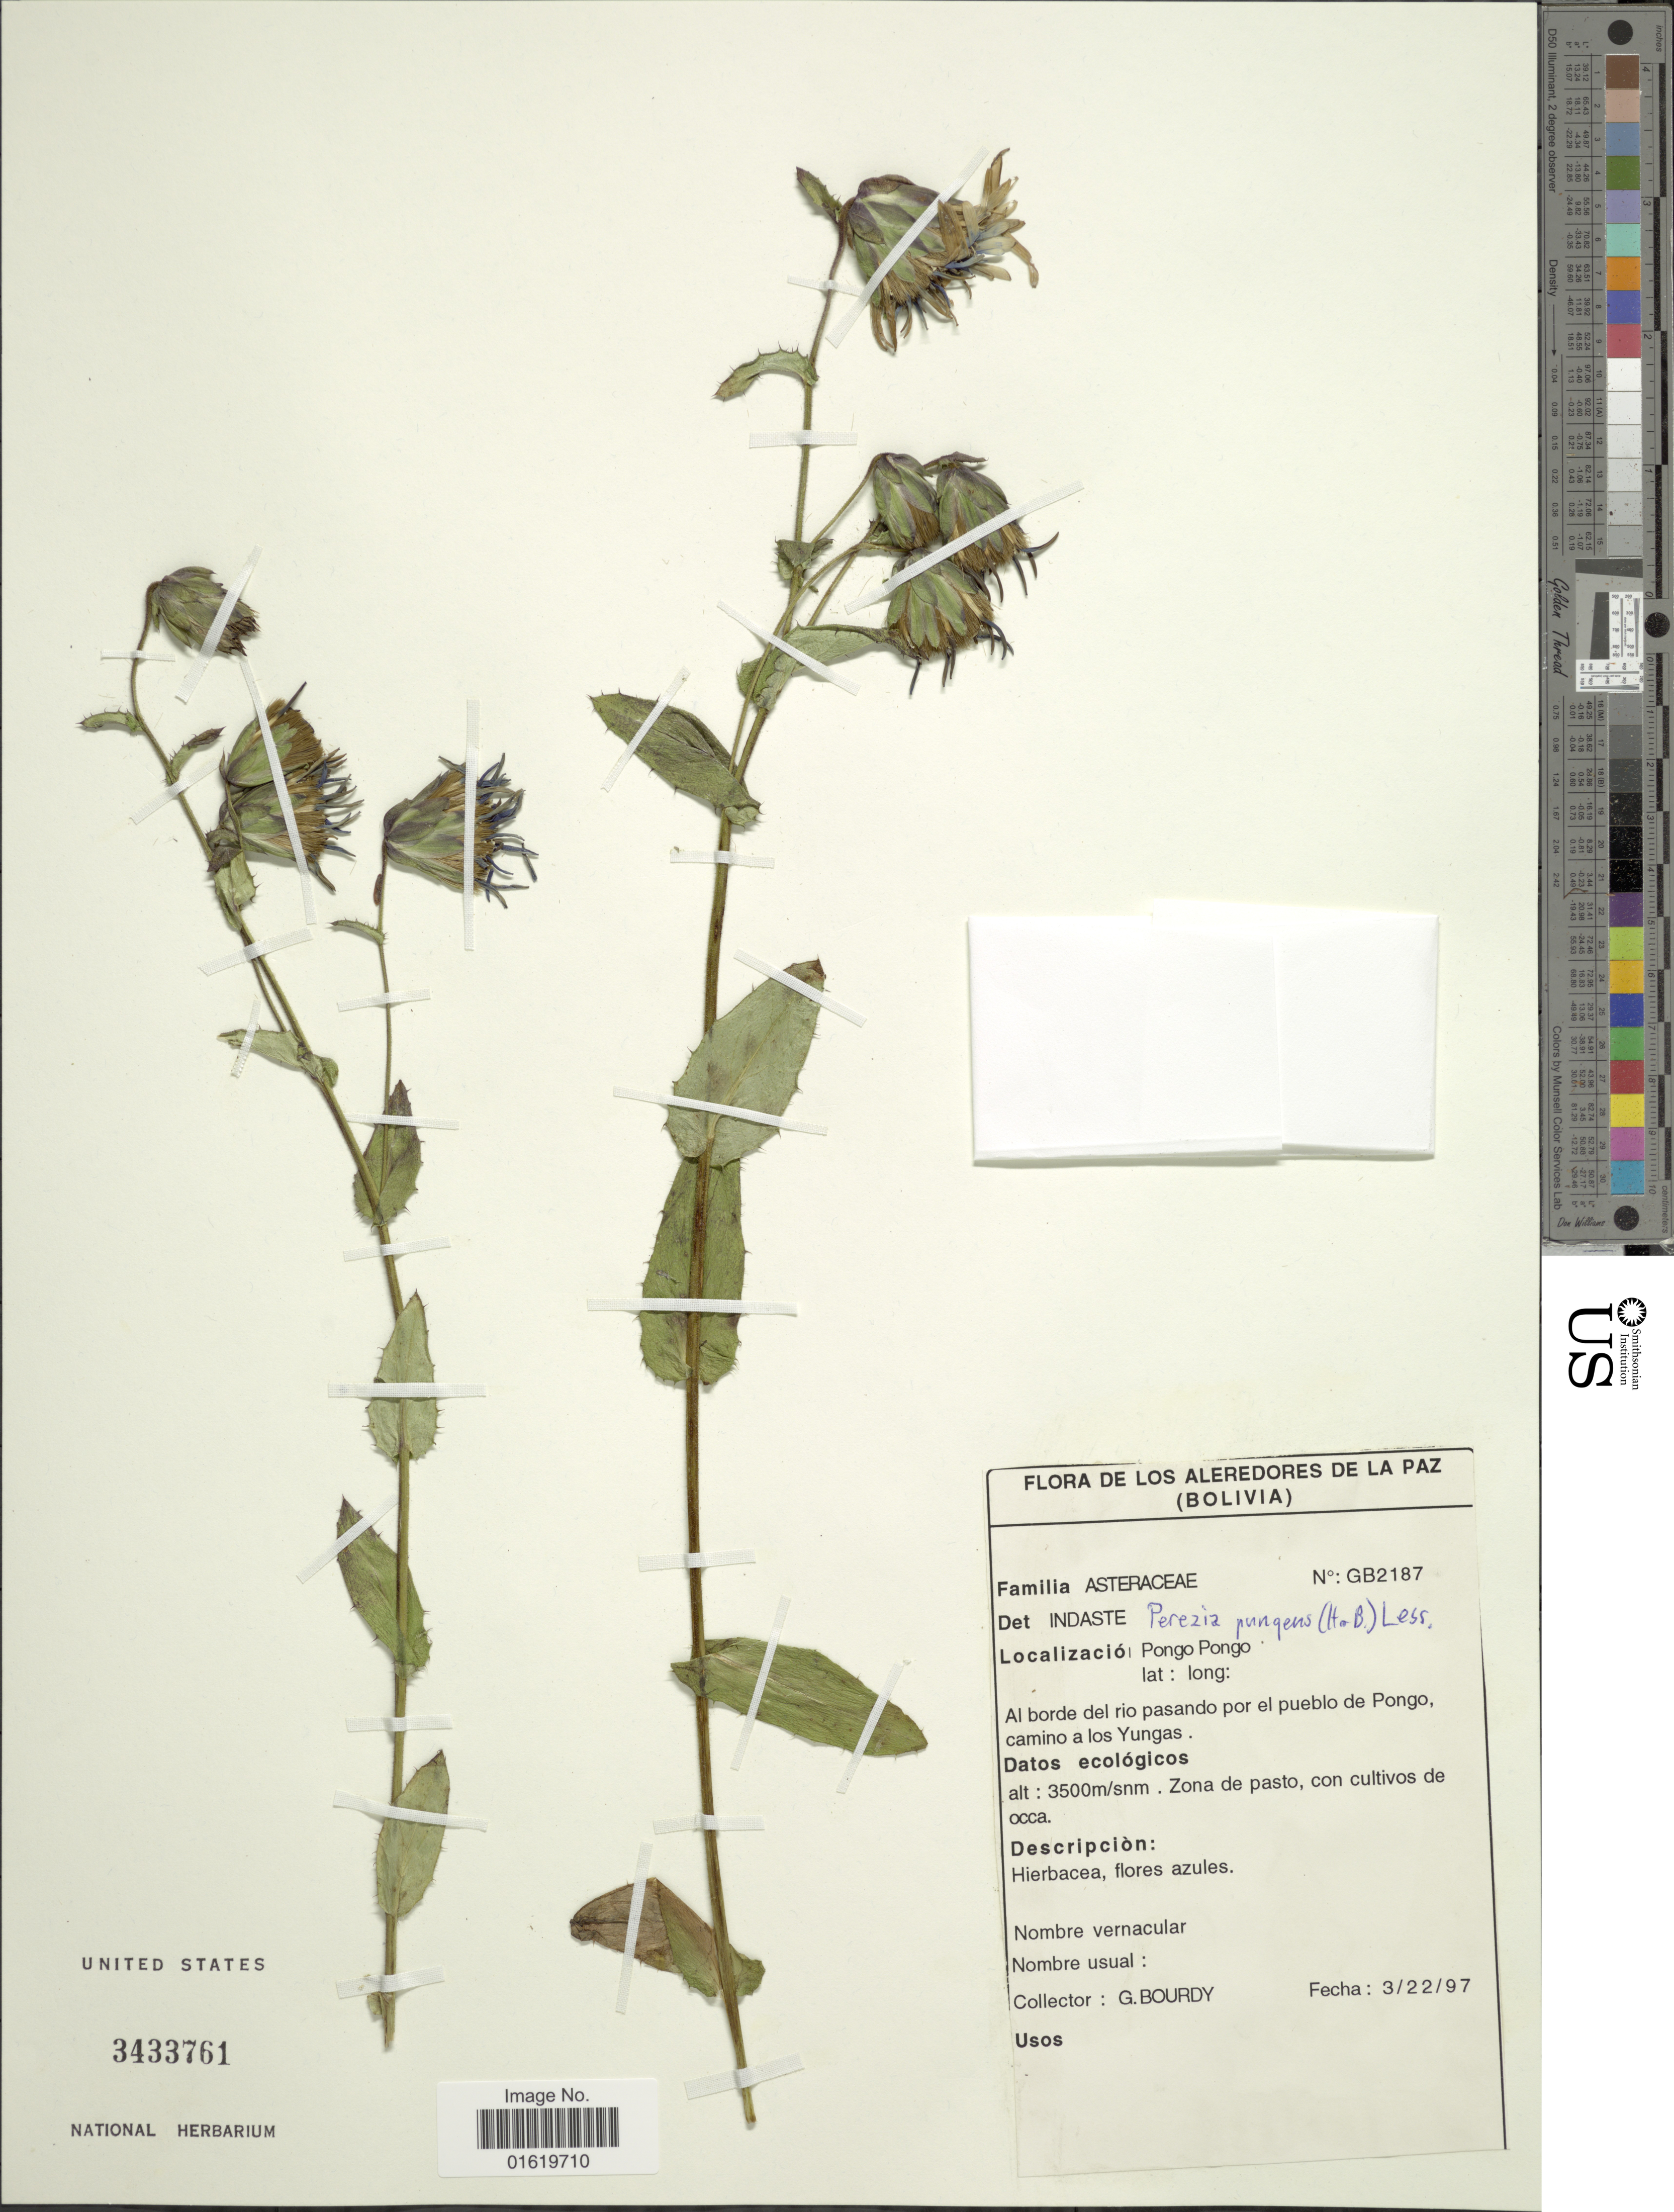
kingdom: Plantae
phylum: Tracheophyta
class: Magnoliopsida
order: Asterales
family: Asteraceae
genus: Perezia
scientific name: Perezia pungens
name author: (Humb. & Bonpl.) Less.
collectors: G. Bourdy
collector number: GB2187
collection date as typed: Transcribed d/m/y: 22/3/97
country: Bolivia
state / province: La Paz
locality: Los Aleredores de La Paz (Bolivia). Pongo Pongo. Al borde del rio pasando por el pueblo de Pongo, camino a los Yungas.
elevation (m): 3500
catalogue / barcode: US 3433761